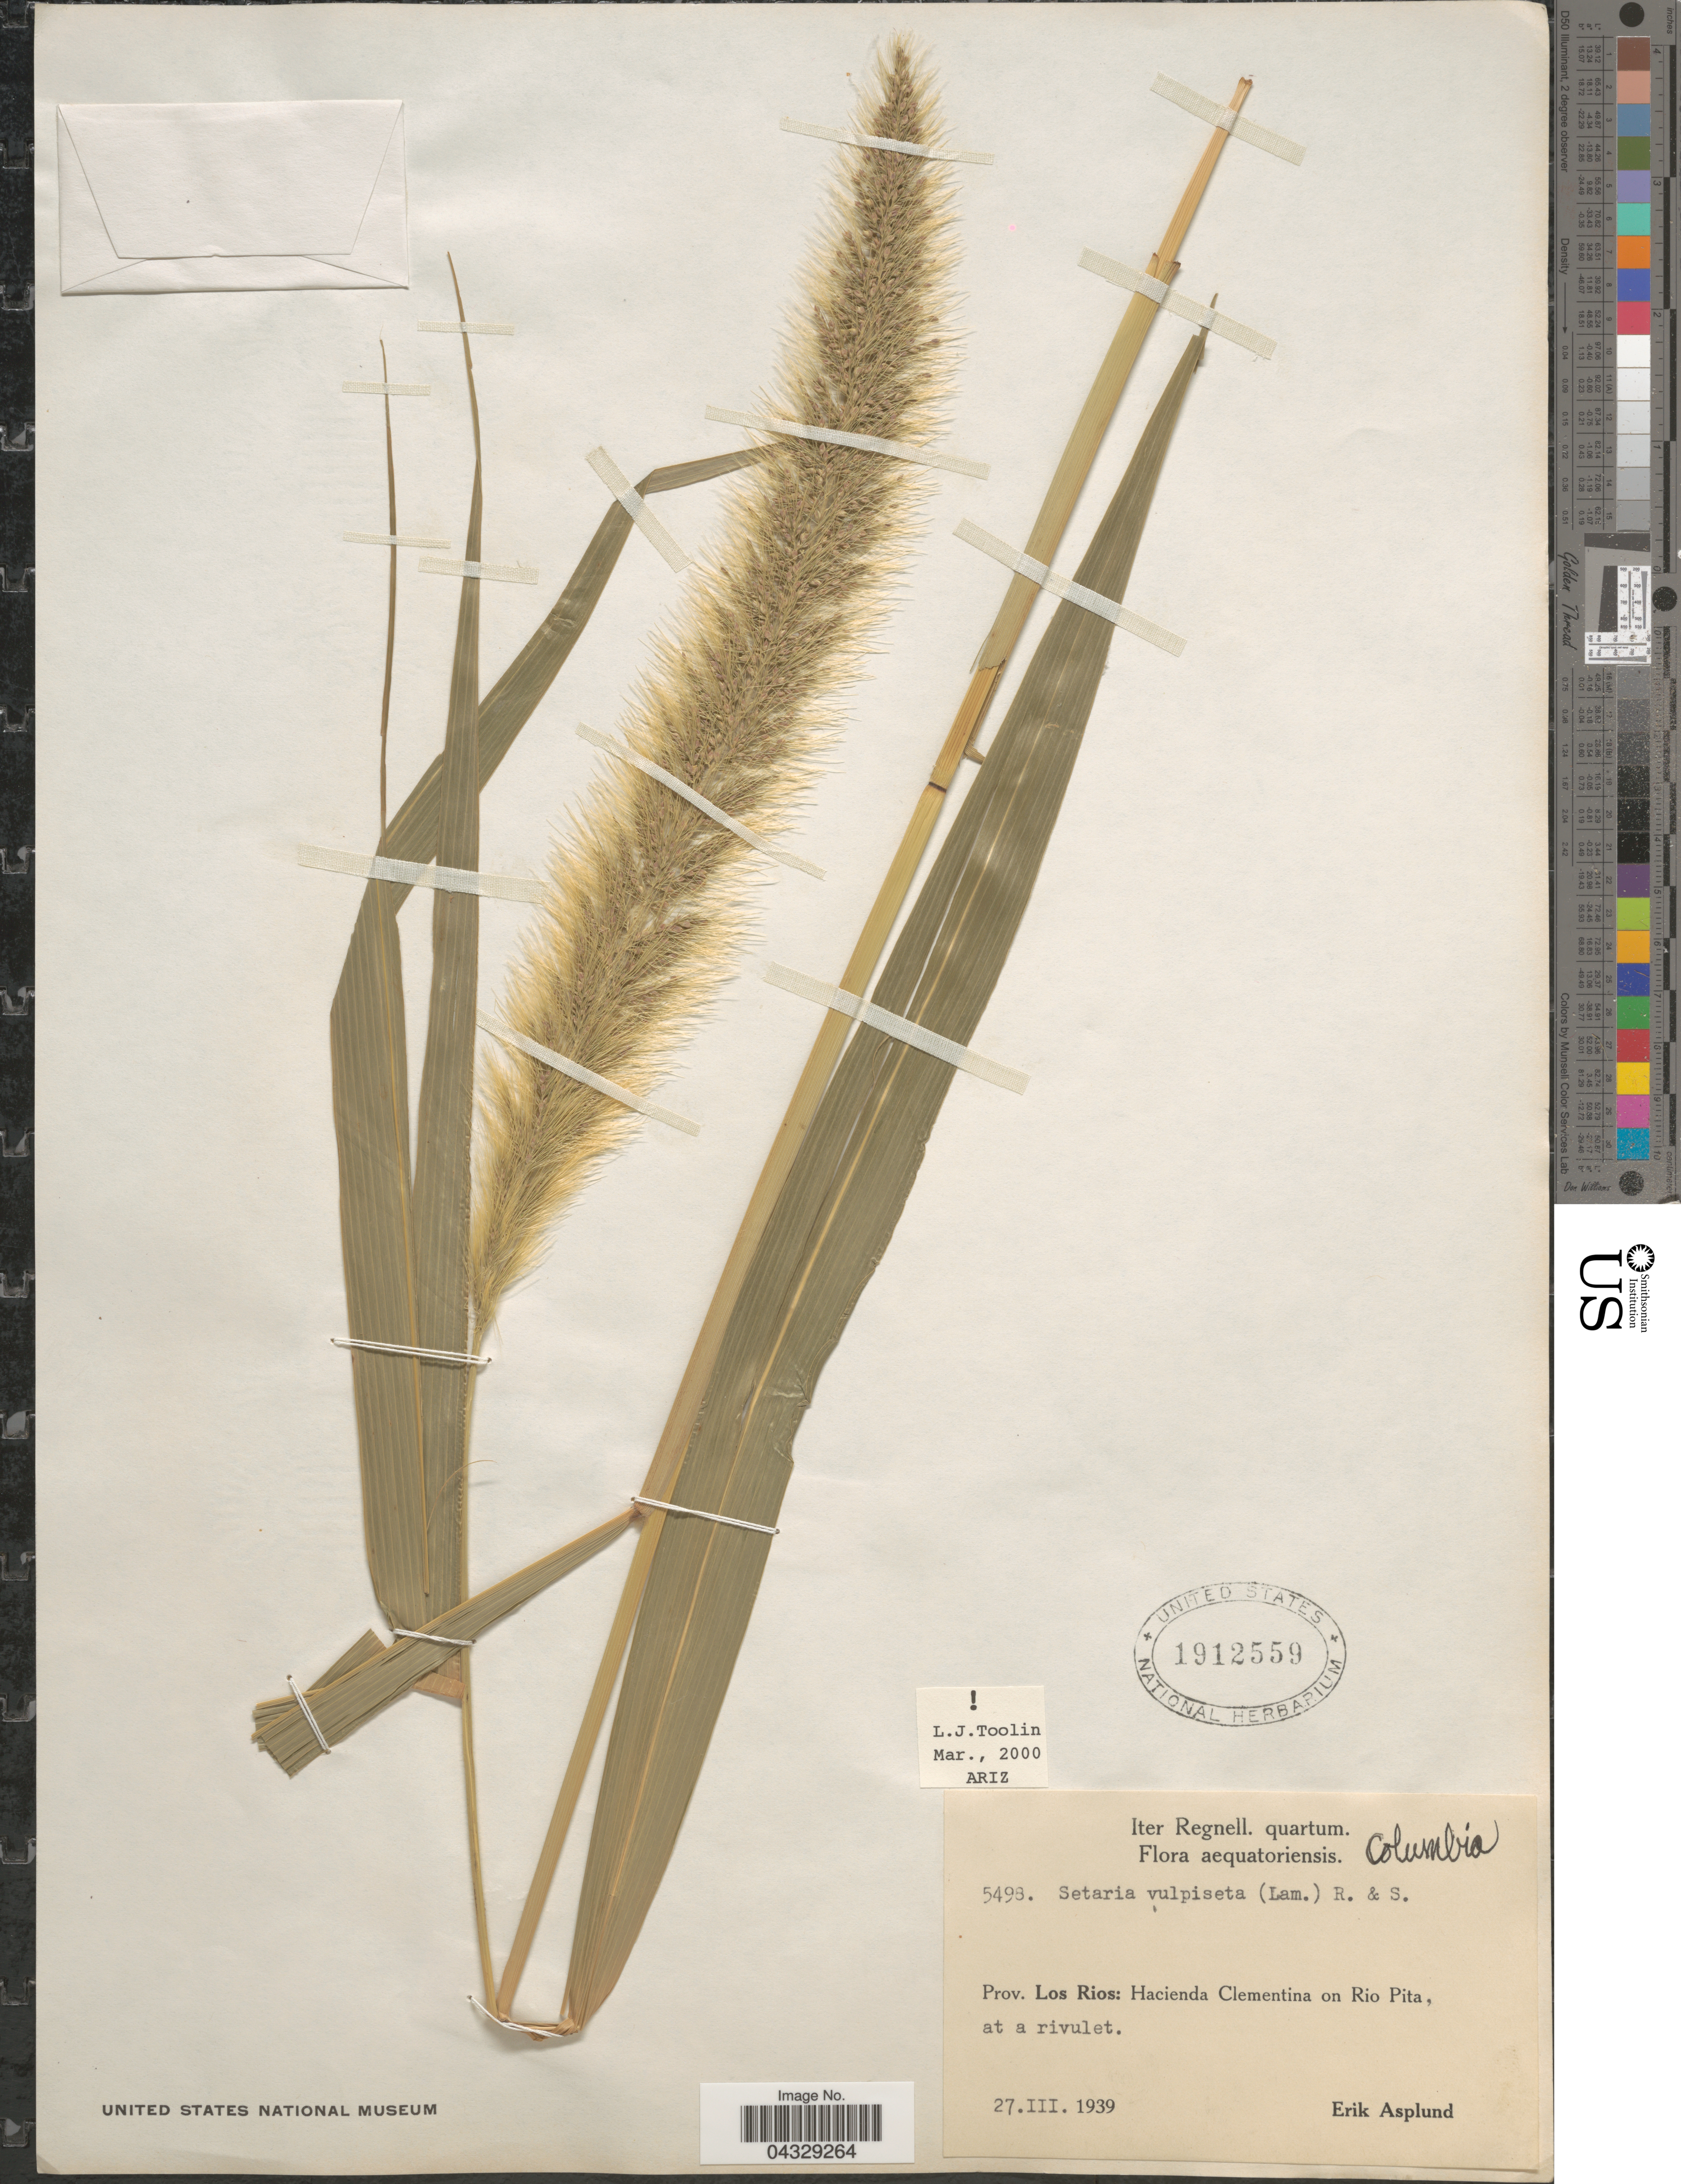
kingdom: Plantae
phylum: Tracheophyta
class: Liliopsida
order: Poales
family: Poaceae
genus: Setaria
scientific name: Setaria vulpiseta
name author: (Lam.) Roem. & Schult.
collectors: E. Asplund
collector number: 5498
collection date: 1939-03-27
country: Ecuador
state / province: Los Ríos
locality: Iter Regnell. quartum. Prov. Los Rios: Hacienda Clementina on Rio Pita, at a rivulet. Colombia.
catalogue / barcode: US 1912559